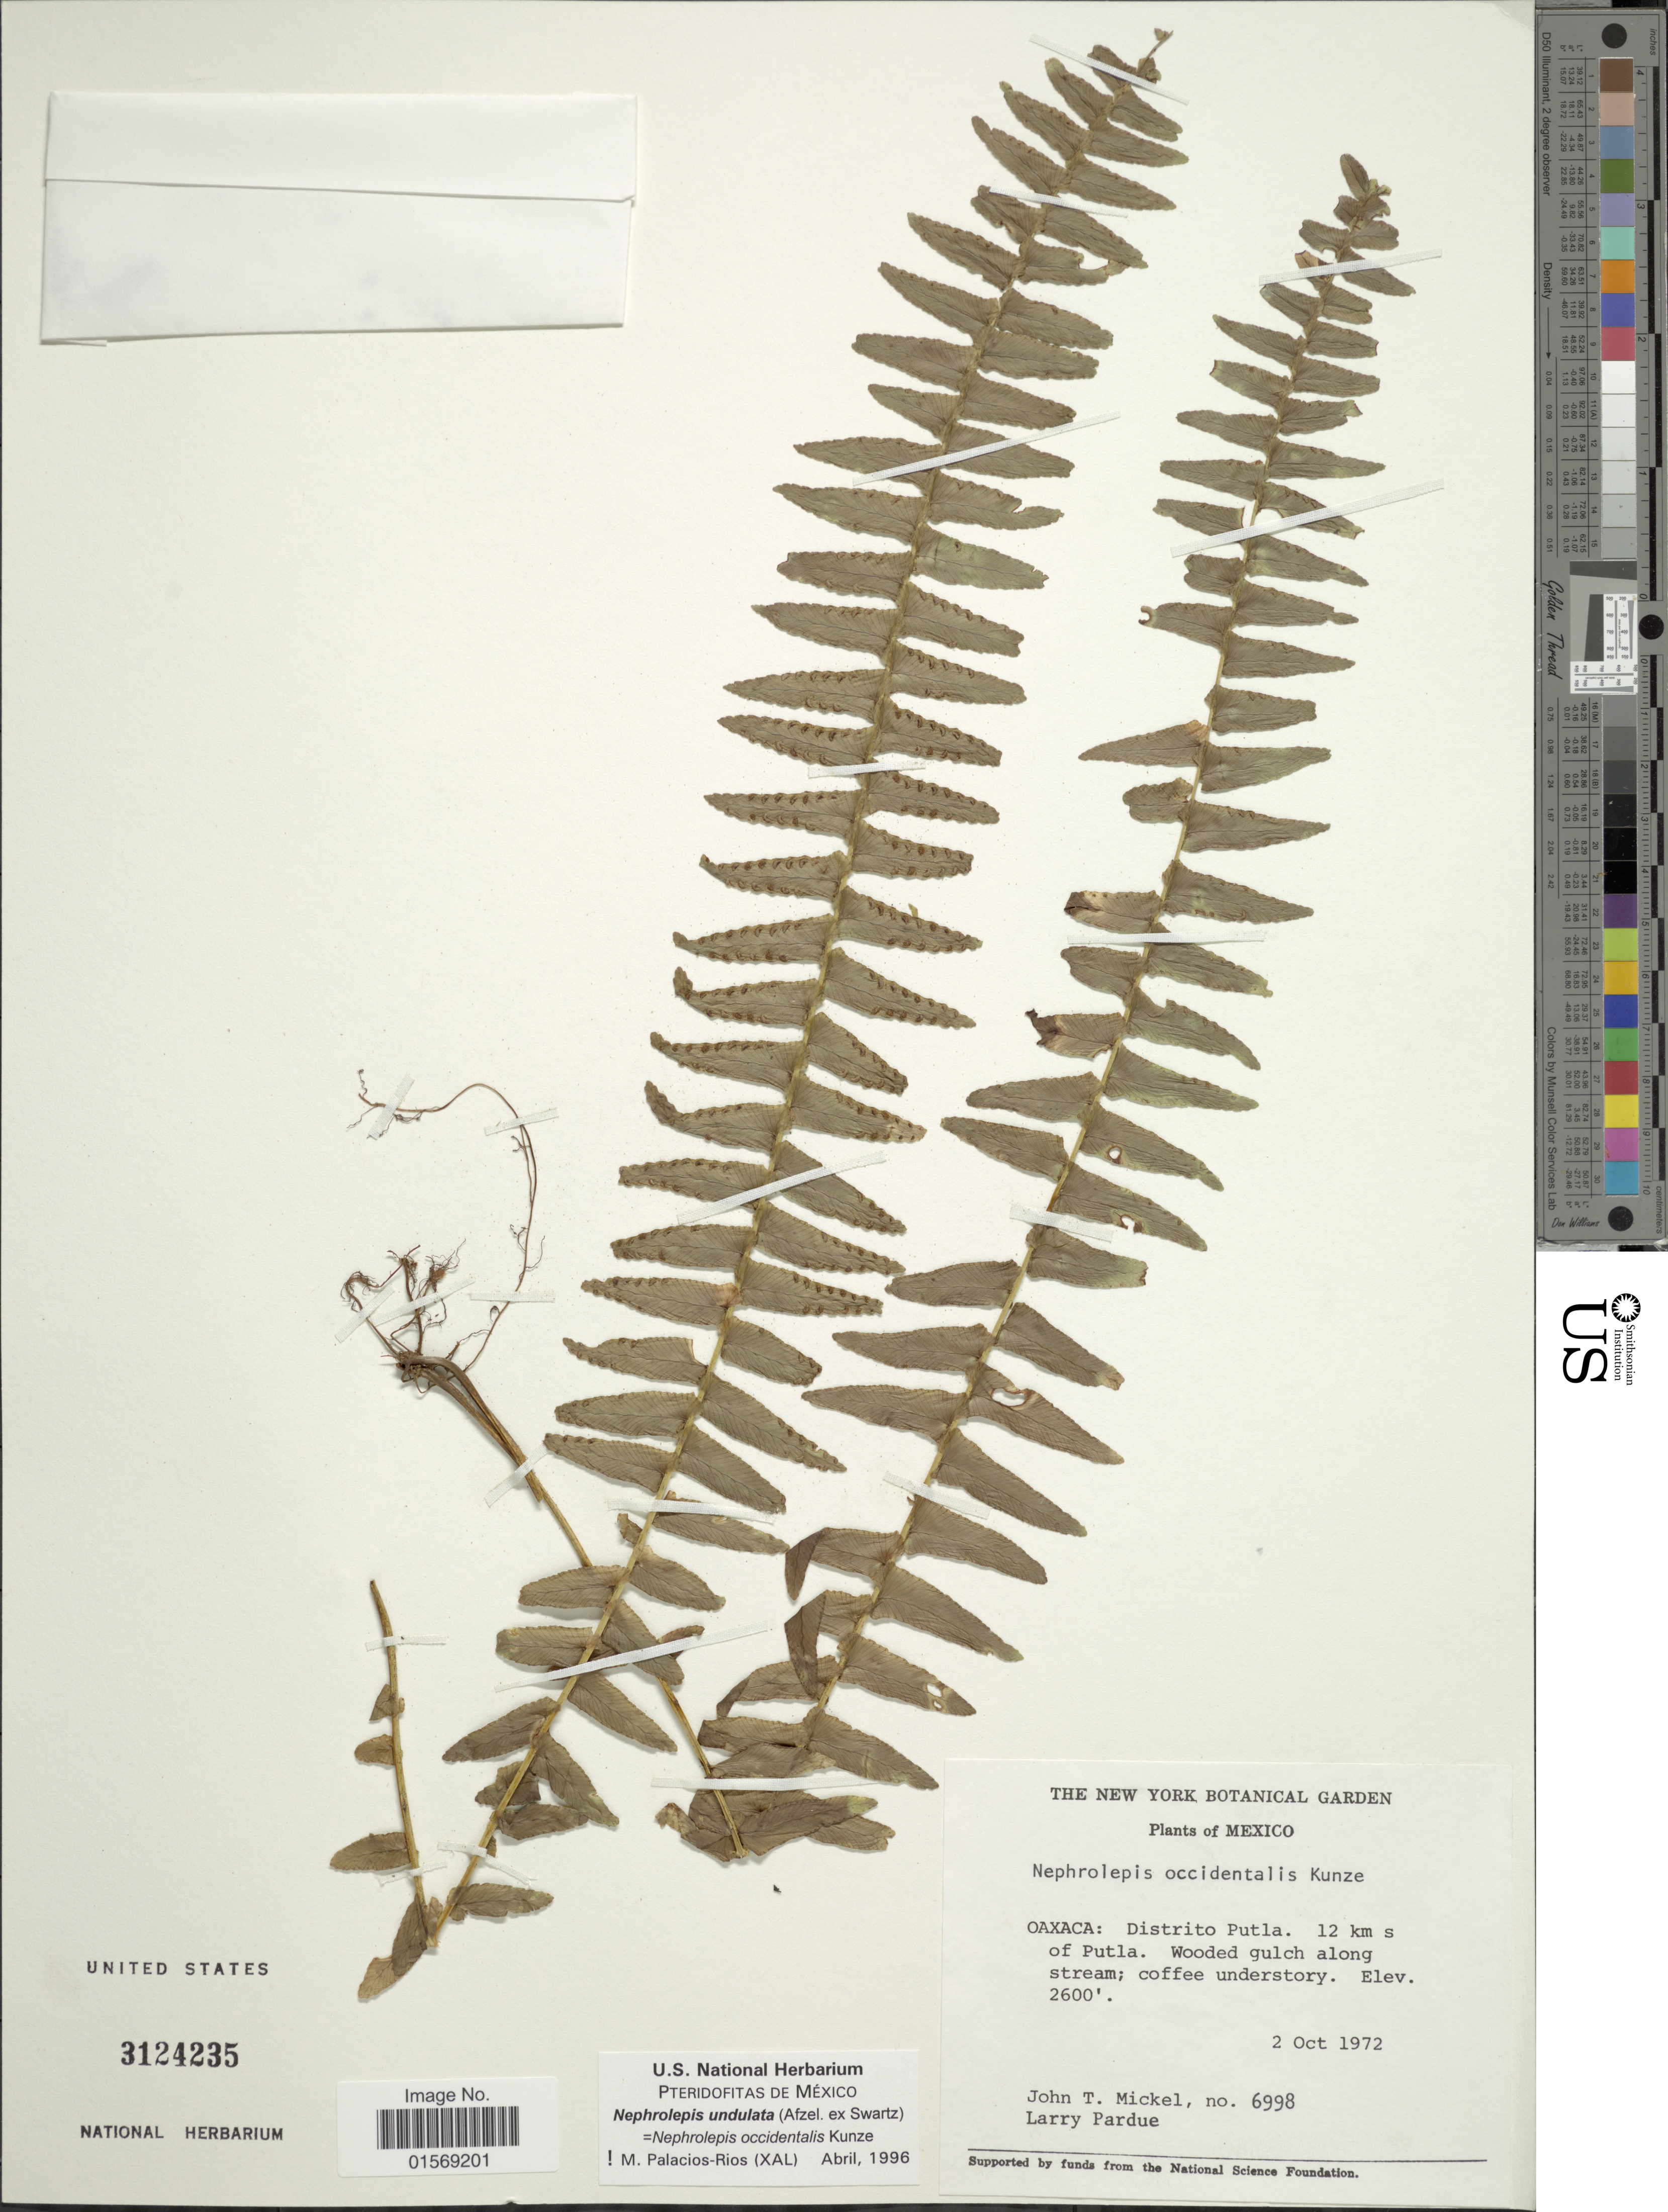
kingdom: Plantae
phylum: Tracheophyta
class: Polypodiopsida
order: Polypodiales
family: Nephrolepidaceae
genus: Nephrolepis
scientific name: Nephrolepis undulata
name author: J. Sm.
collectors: J. T. Mickel & L. Pardue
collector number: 6998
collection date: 1972-10-02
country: Mexico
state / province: Oaxaca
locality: Mexico. Oaxaca: Distrito Putla. 12 km s of Putla.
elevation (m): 792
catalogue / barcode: US 3124235